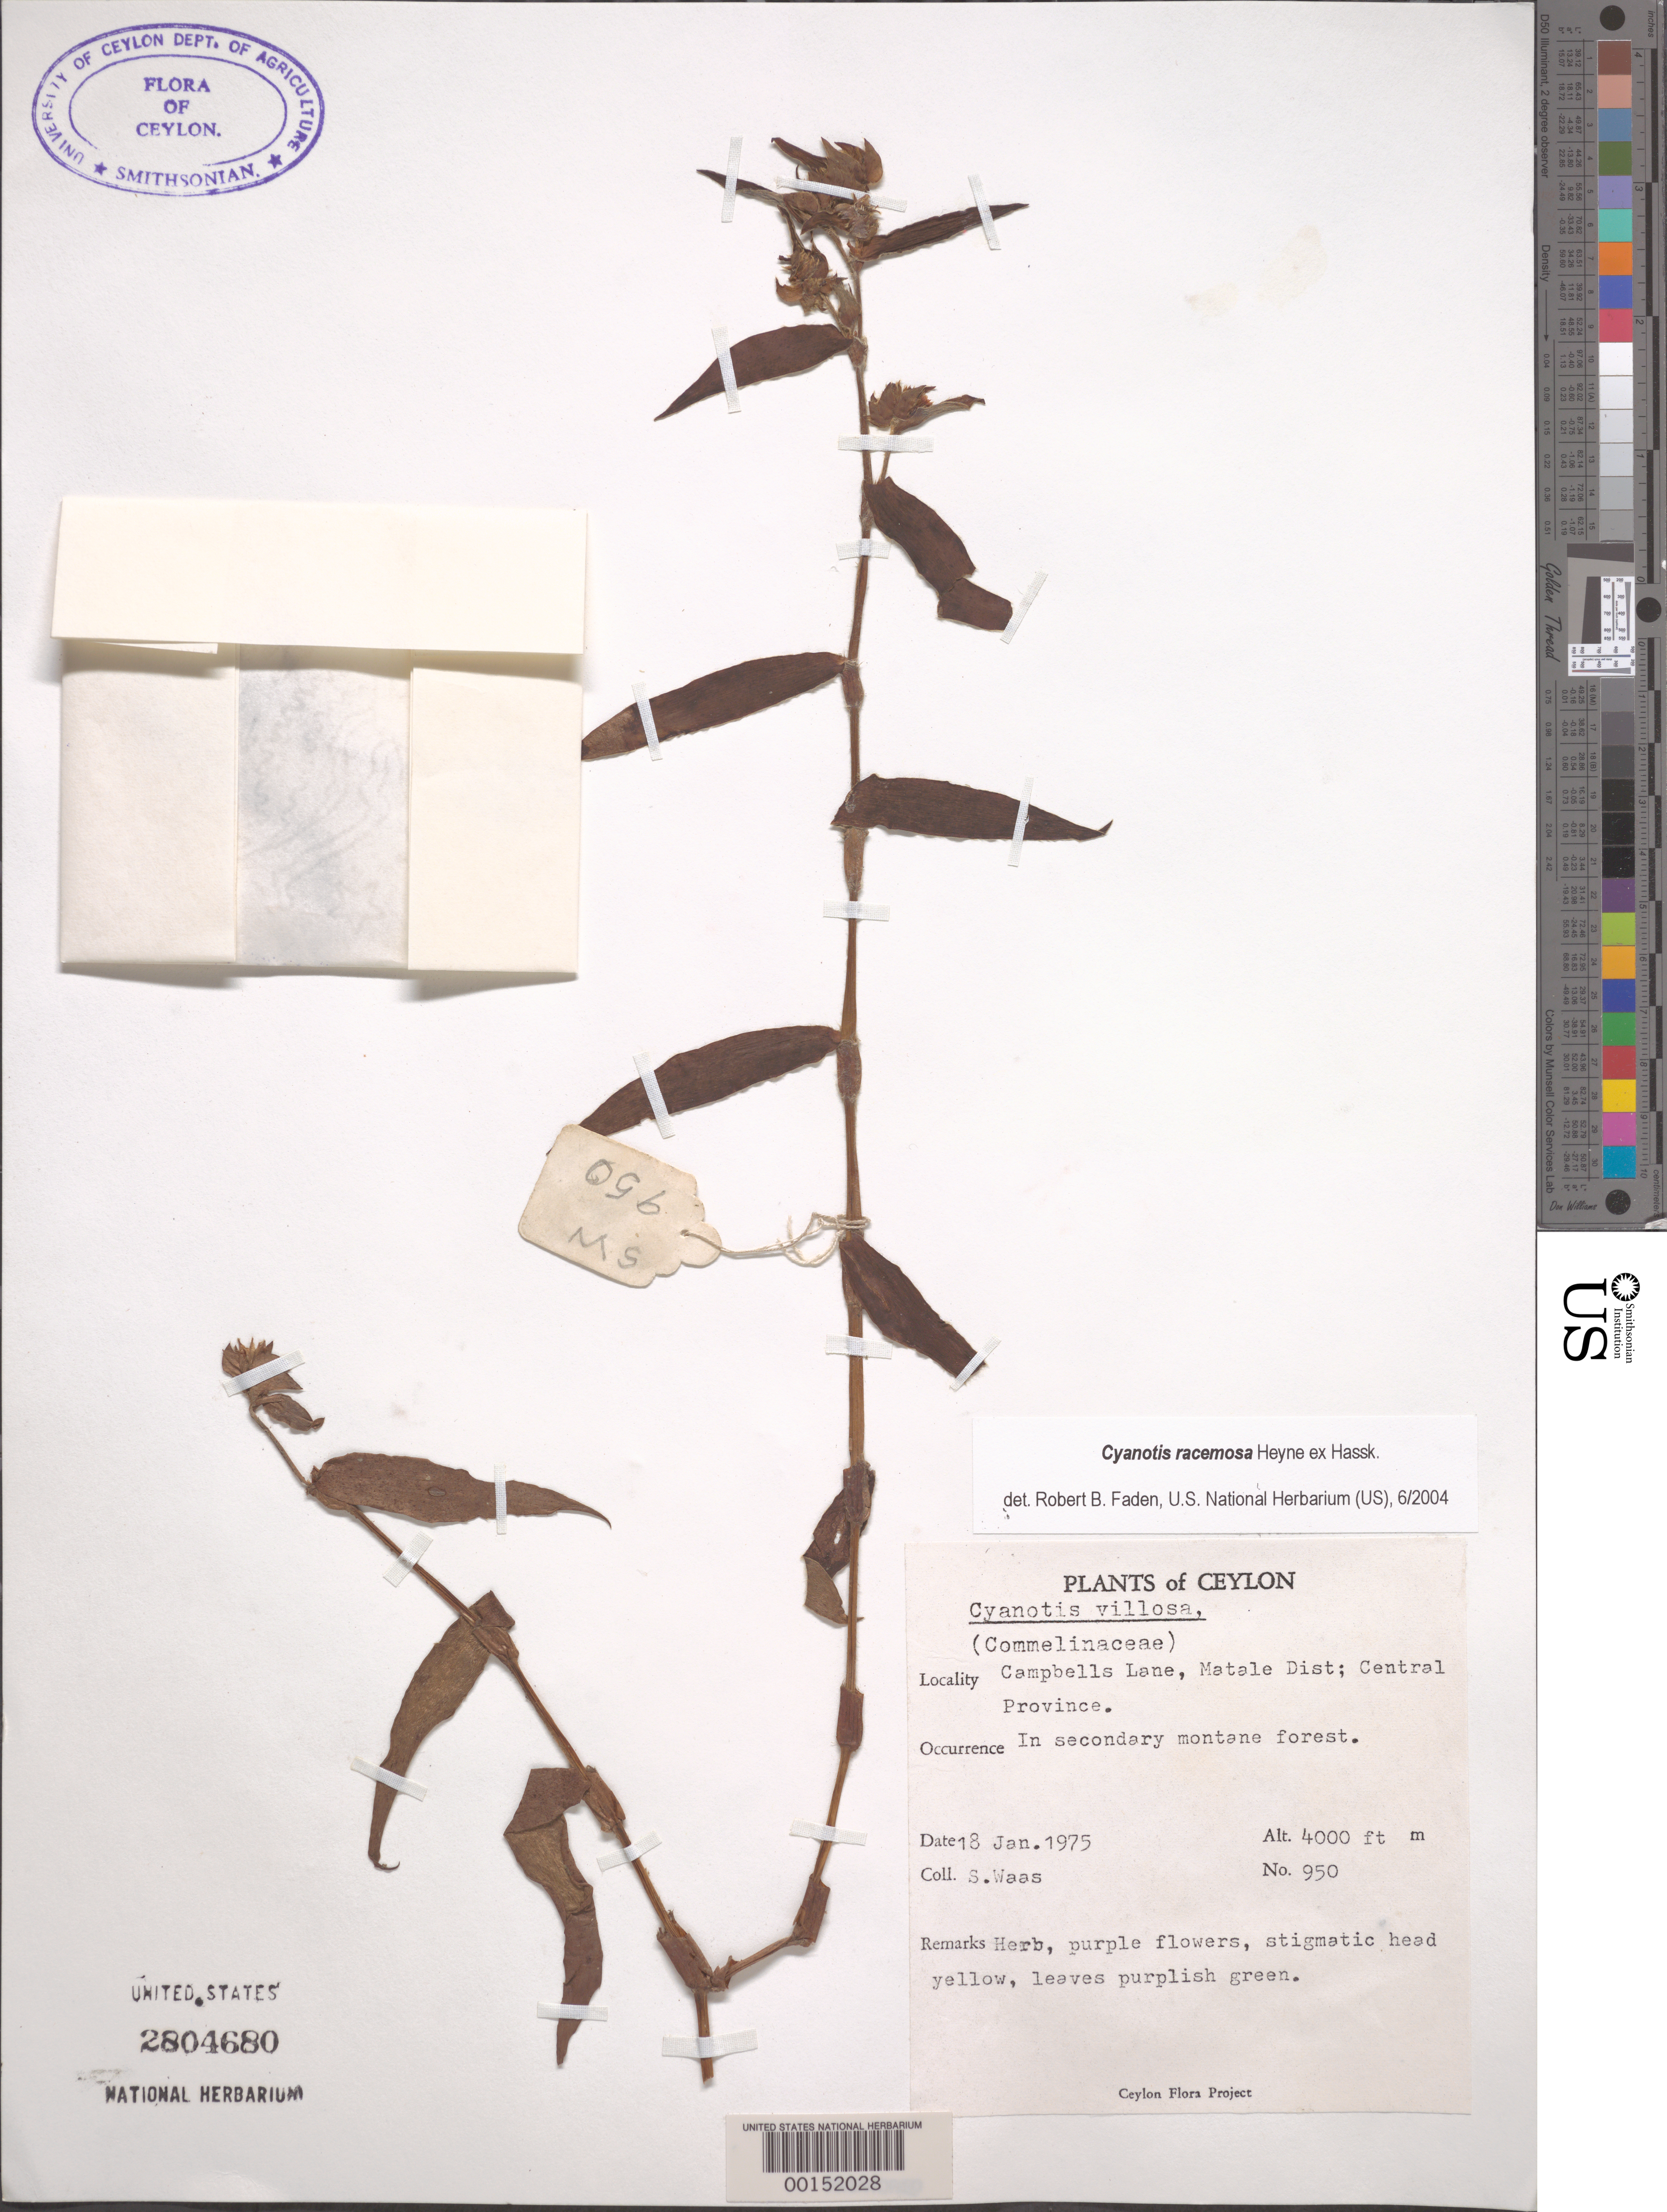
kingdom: Plantae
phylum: Tracheophyta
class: Liliopsida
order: Commelinales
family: Commelinaceae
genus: Cyanotis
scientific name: Cyanotis racemosa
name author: B. Heyne ex Hassk.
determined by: Faden, Robert B., (US), Smithsonian Institution - National Museum of Natural History (UNITED STATES)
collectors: S. Waas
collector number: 950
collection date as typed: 18 Jan 1975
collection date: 1975-01-18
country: Sri Lanka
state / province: Central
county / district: Matale Dist.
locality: Campbells lane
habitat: Secondary forest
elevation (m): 1220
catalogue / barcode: US 2804680